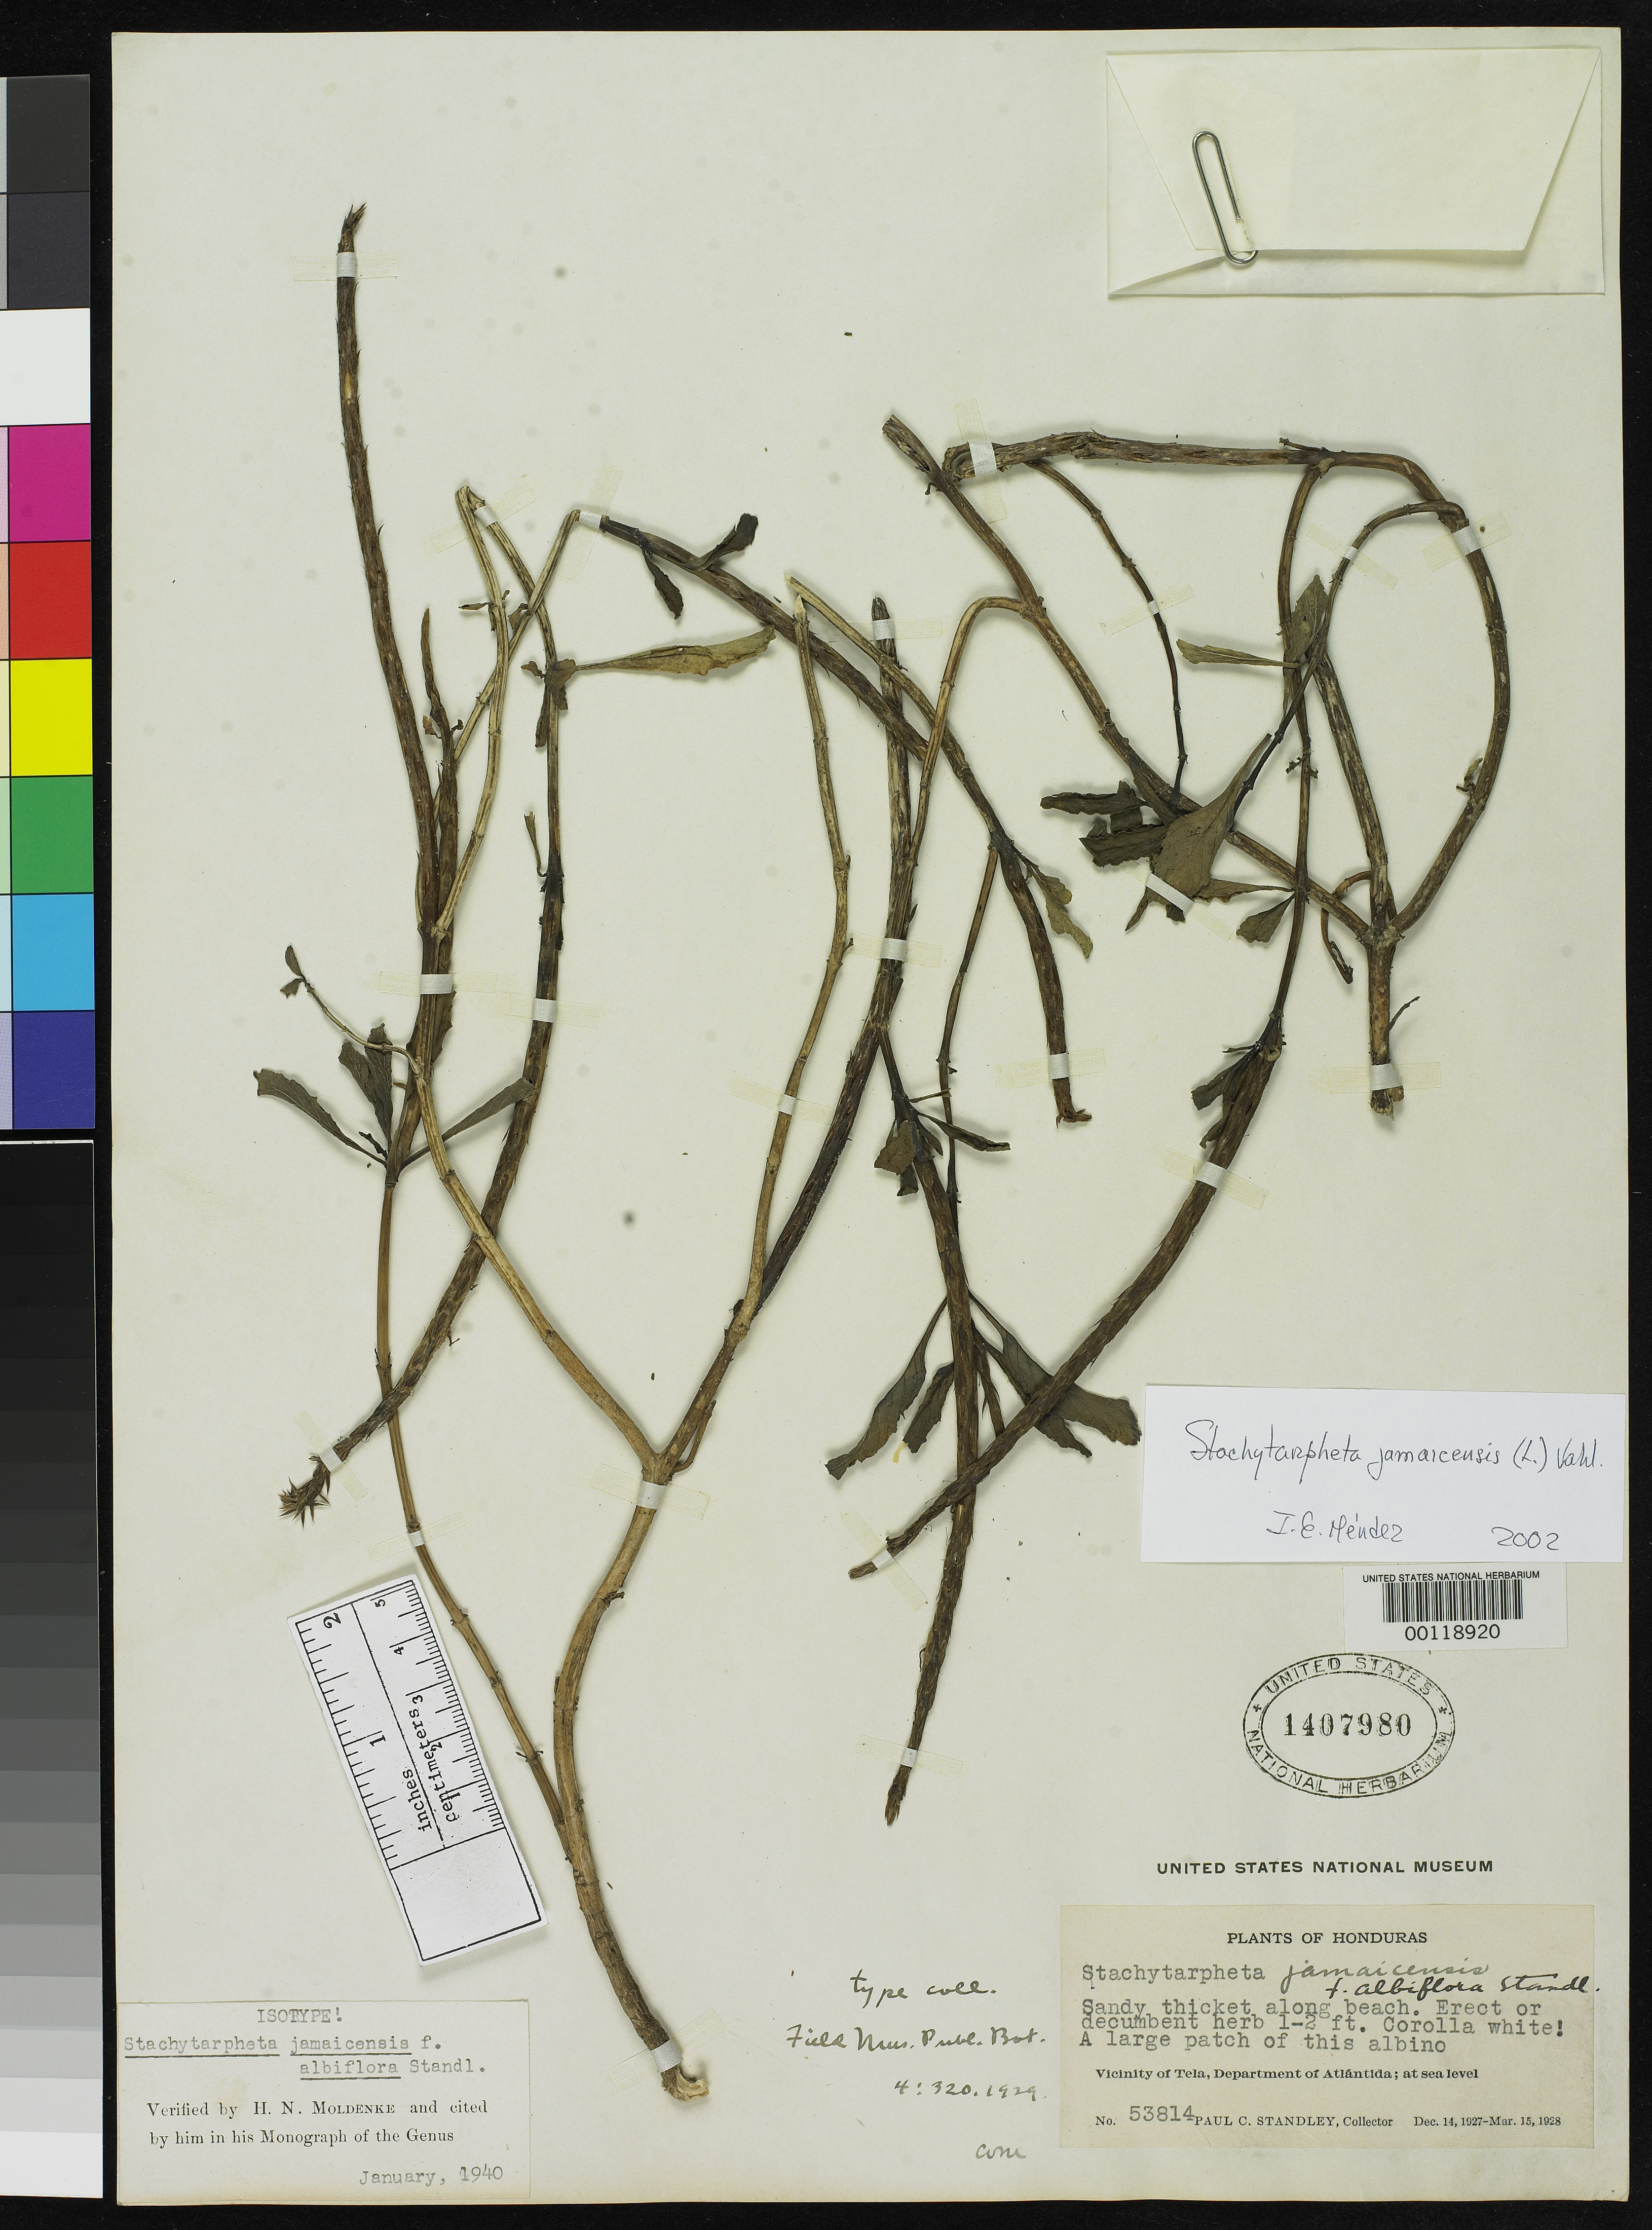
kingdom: Plantae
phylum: Tracheophyta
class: Magnoliopsida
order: Lamiales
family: Verbenaceae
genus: Stachytarpheta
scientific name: Stachytarpheta jamaicensis f. albiflora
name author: Standl.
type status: Isotype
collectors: P. C. Standley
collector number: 53814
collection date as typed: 14 Dec 1927 to 15 Mar 1928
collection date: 1927-12-14/1928-03-15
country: Honduras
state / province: Atlántida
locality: SW of La Ceiba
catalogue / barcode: US 1407980